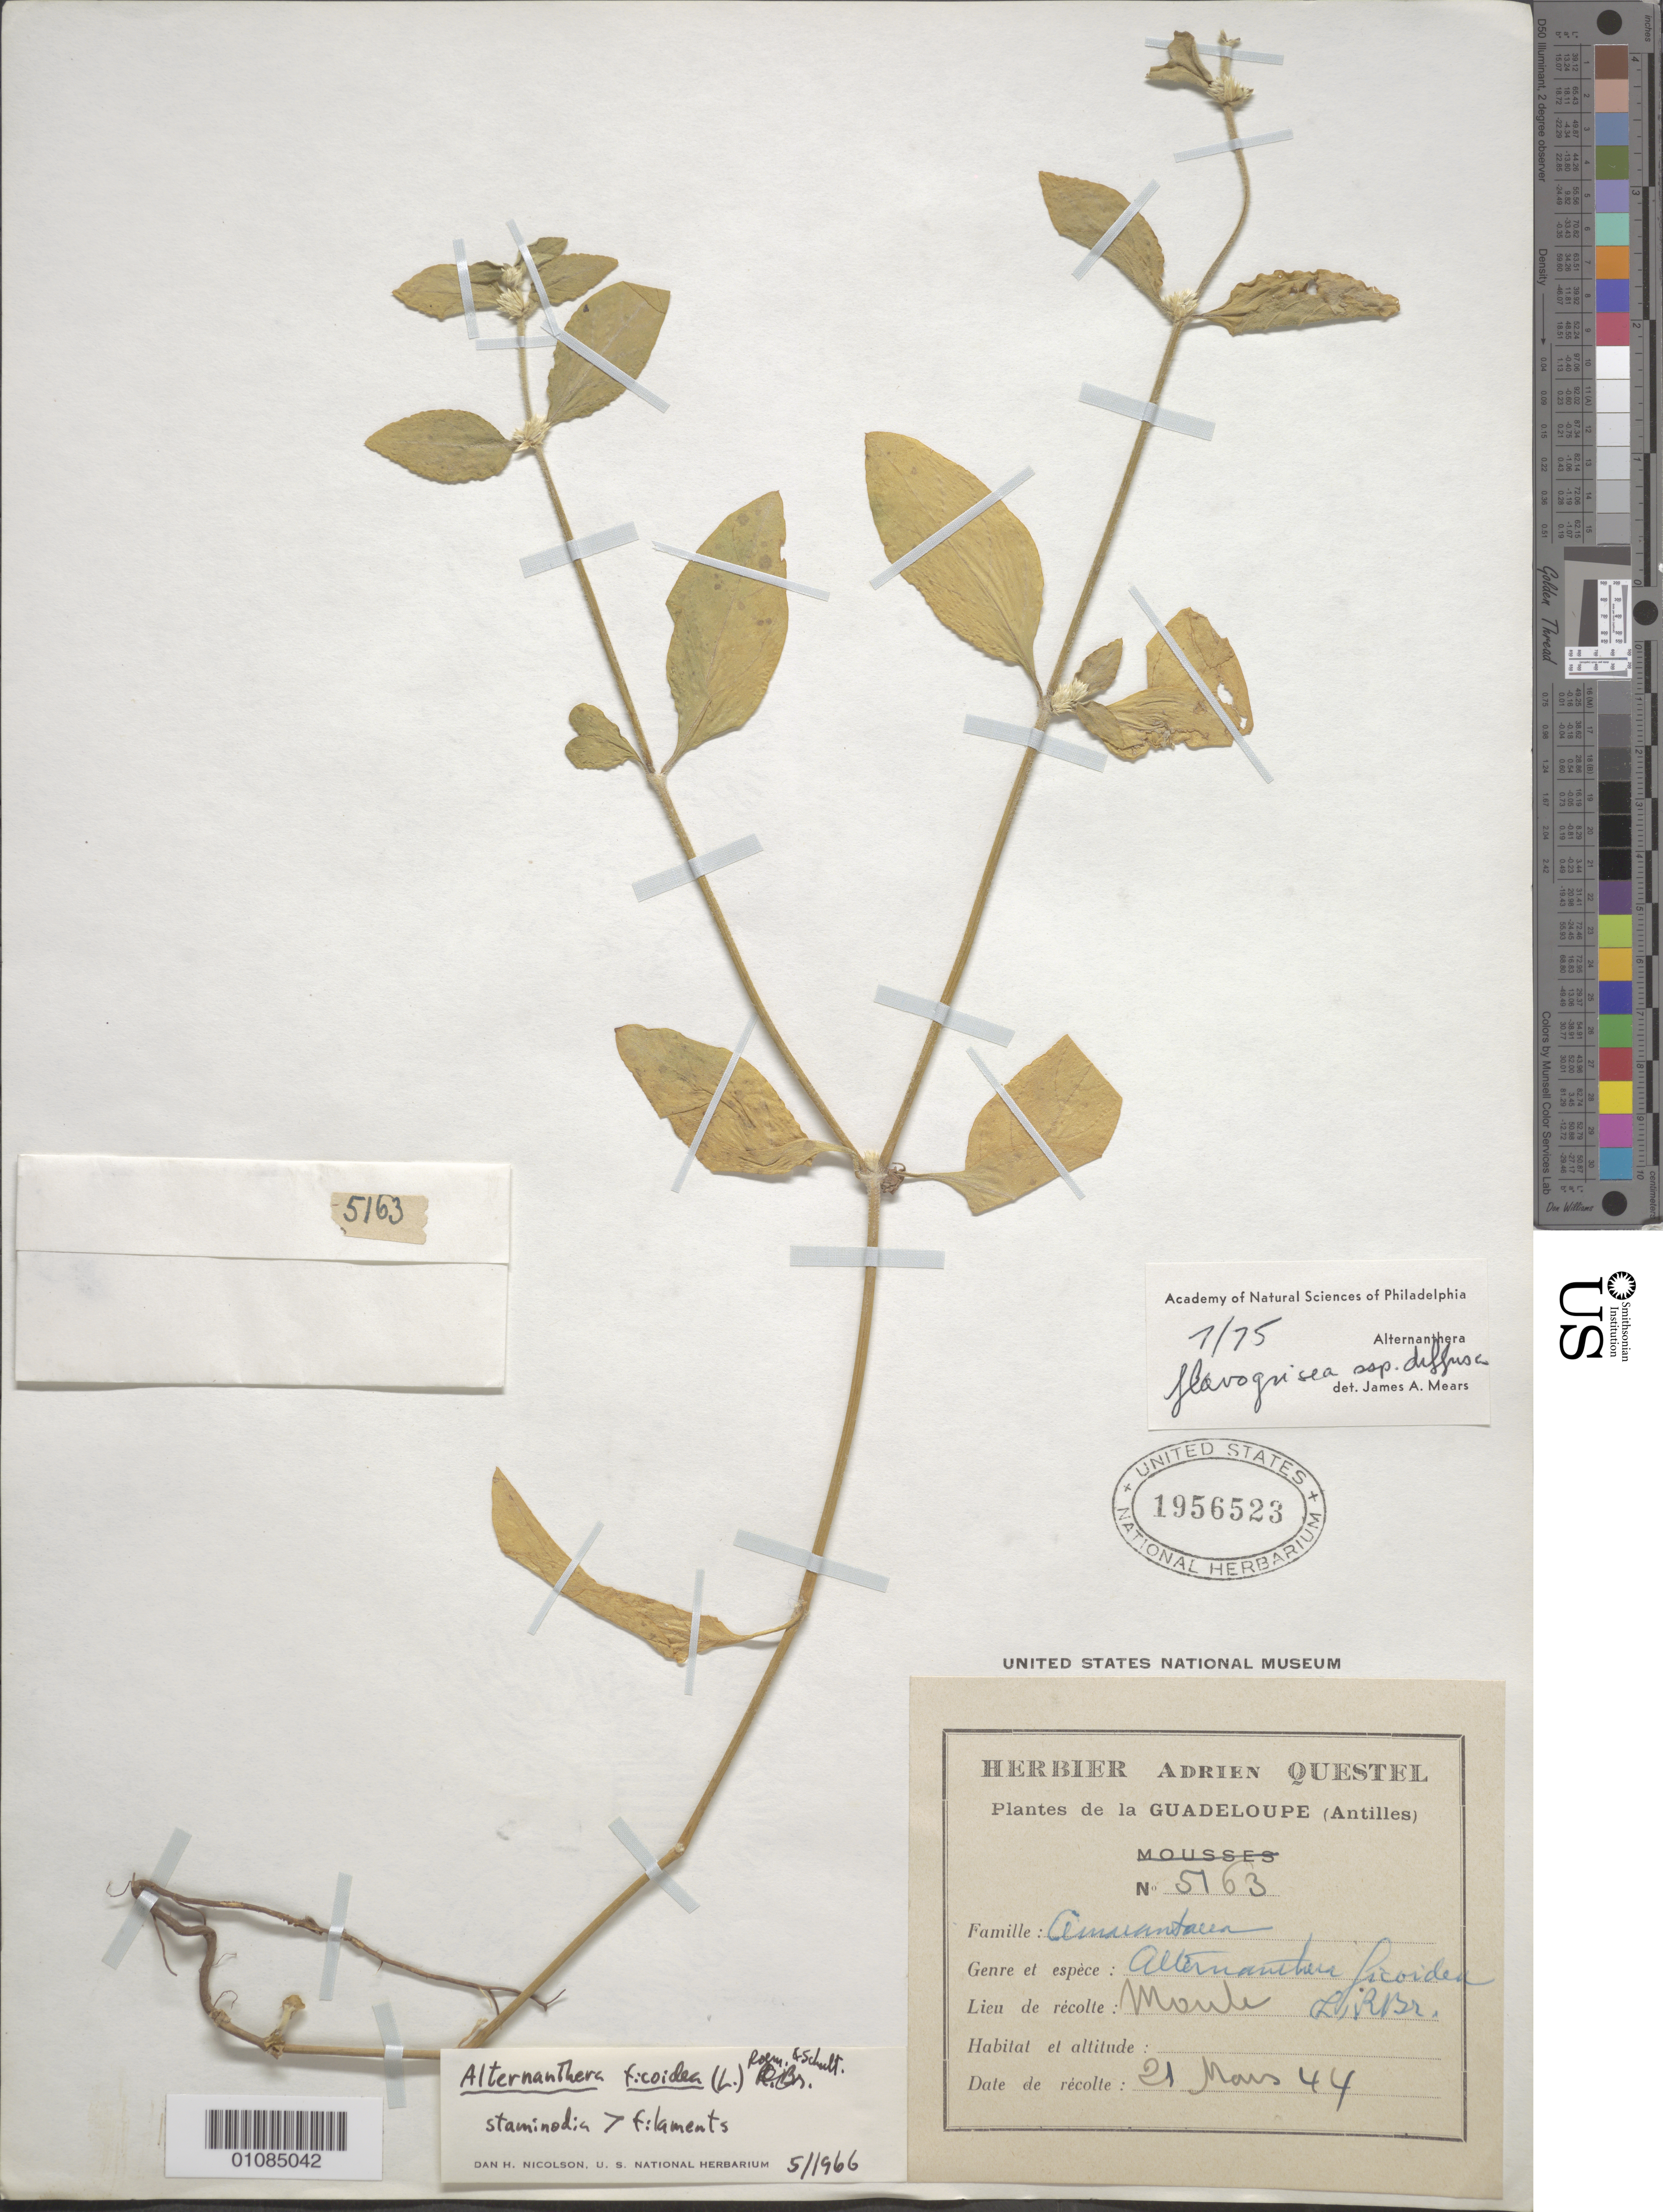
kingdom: Plantae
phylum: Tracheophyta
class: Magnoliopsida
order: Caryophyllales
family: Amaranthaceae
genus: Alternanthera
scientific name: Alternanthera flavogrisea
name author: Urb.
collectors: A. Questel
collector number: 6163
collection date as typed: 21 Mar 1944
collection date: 1944-03-21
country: Guadeloupe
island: Grande Terre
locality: Moule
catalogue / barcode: US 1946523